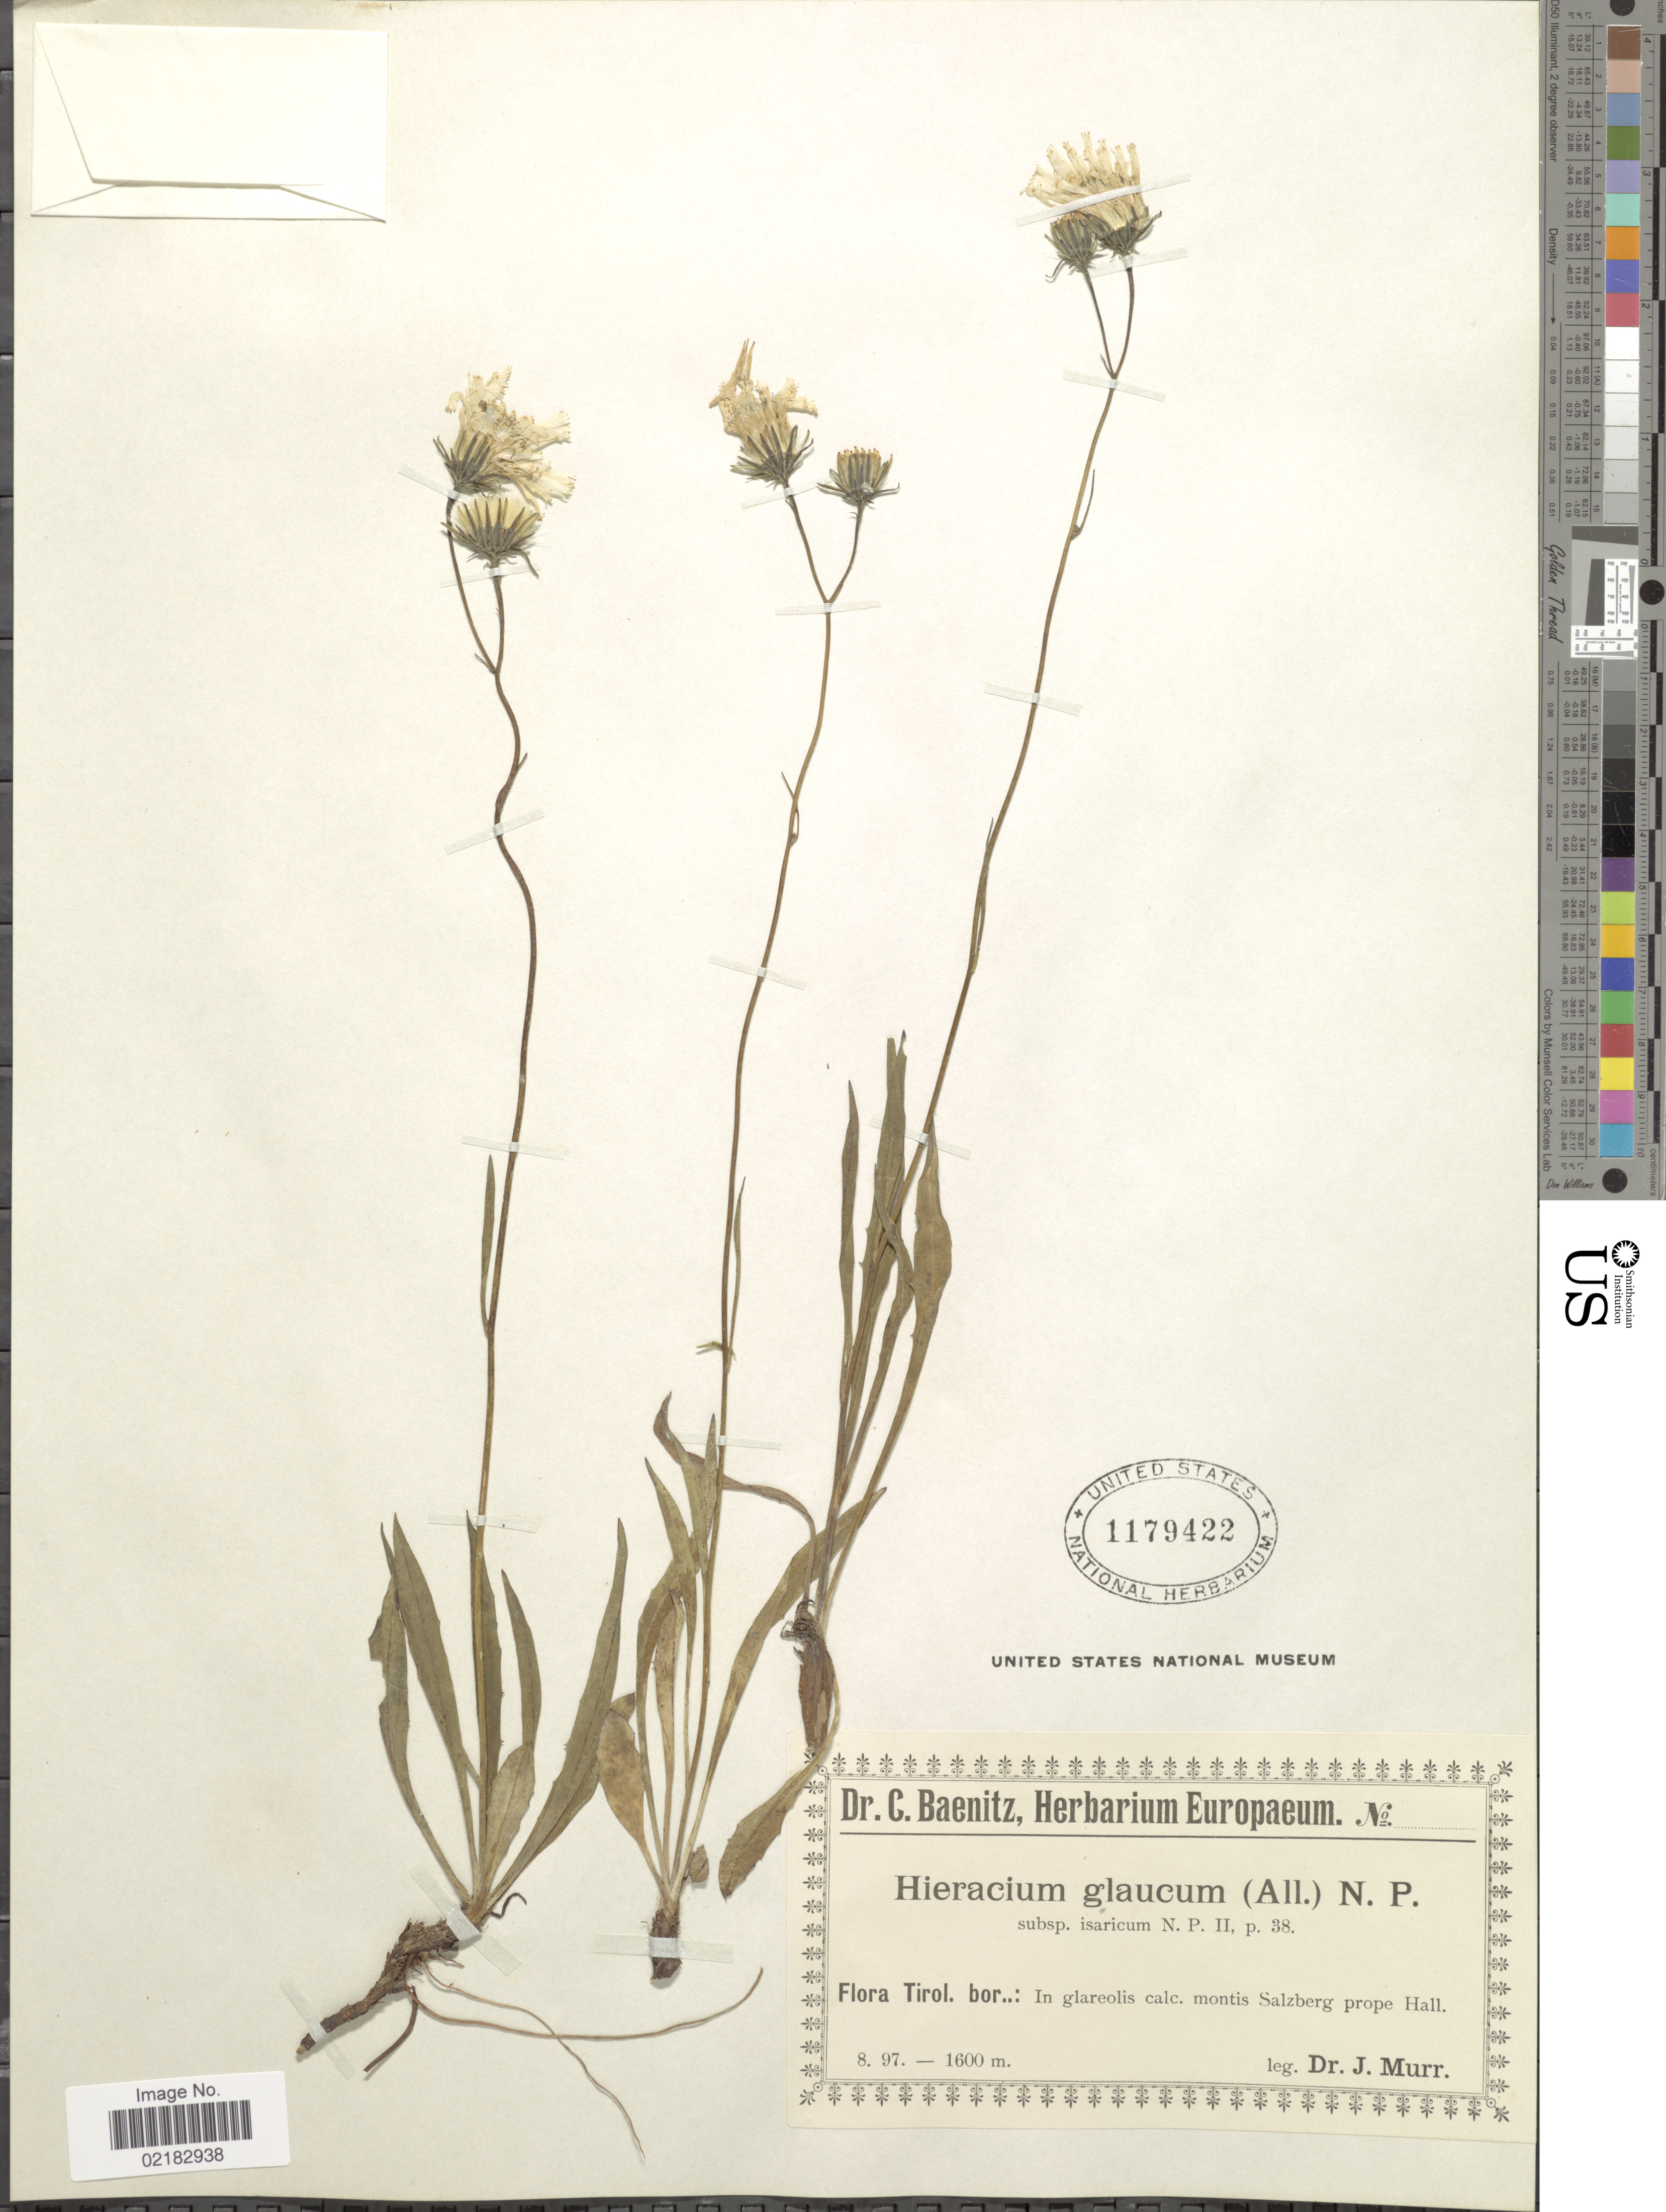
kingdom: Plantae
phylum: Tracheophyta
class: Magnoliopsida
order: Asterales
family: Asteraceae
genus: Hieracium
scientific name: Hieracium glaucum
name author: All.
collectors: J. Murr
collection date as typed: Transcribed d/m/y: /8/97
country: Austria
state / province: Tirol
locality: Tirol. bor.: In glareolis calc. montis Salzberg prope Hall.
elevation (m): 1600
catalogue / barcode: US 1179422